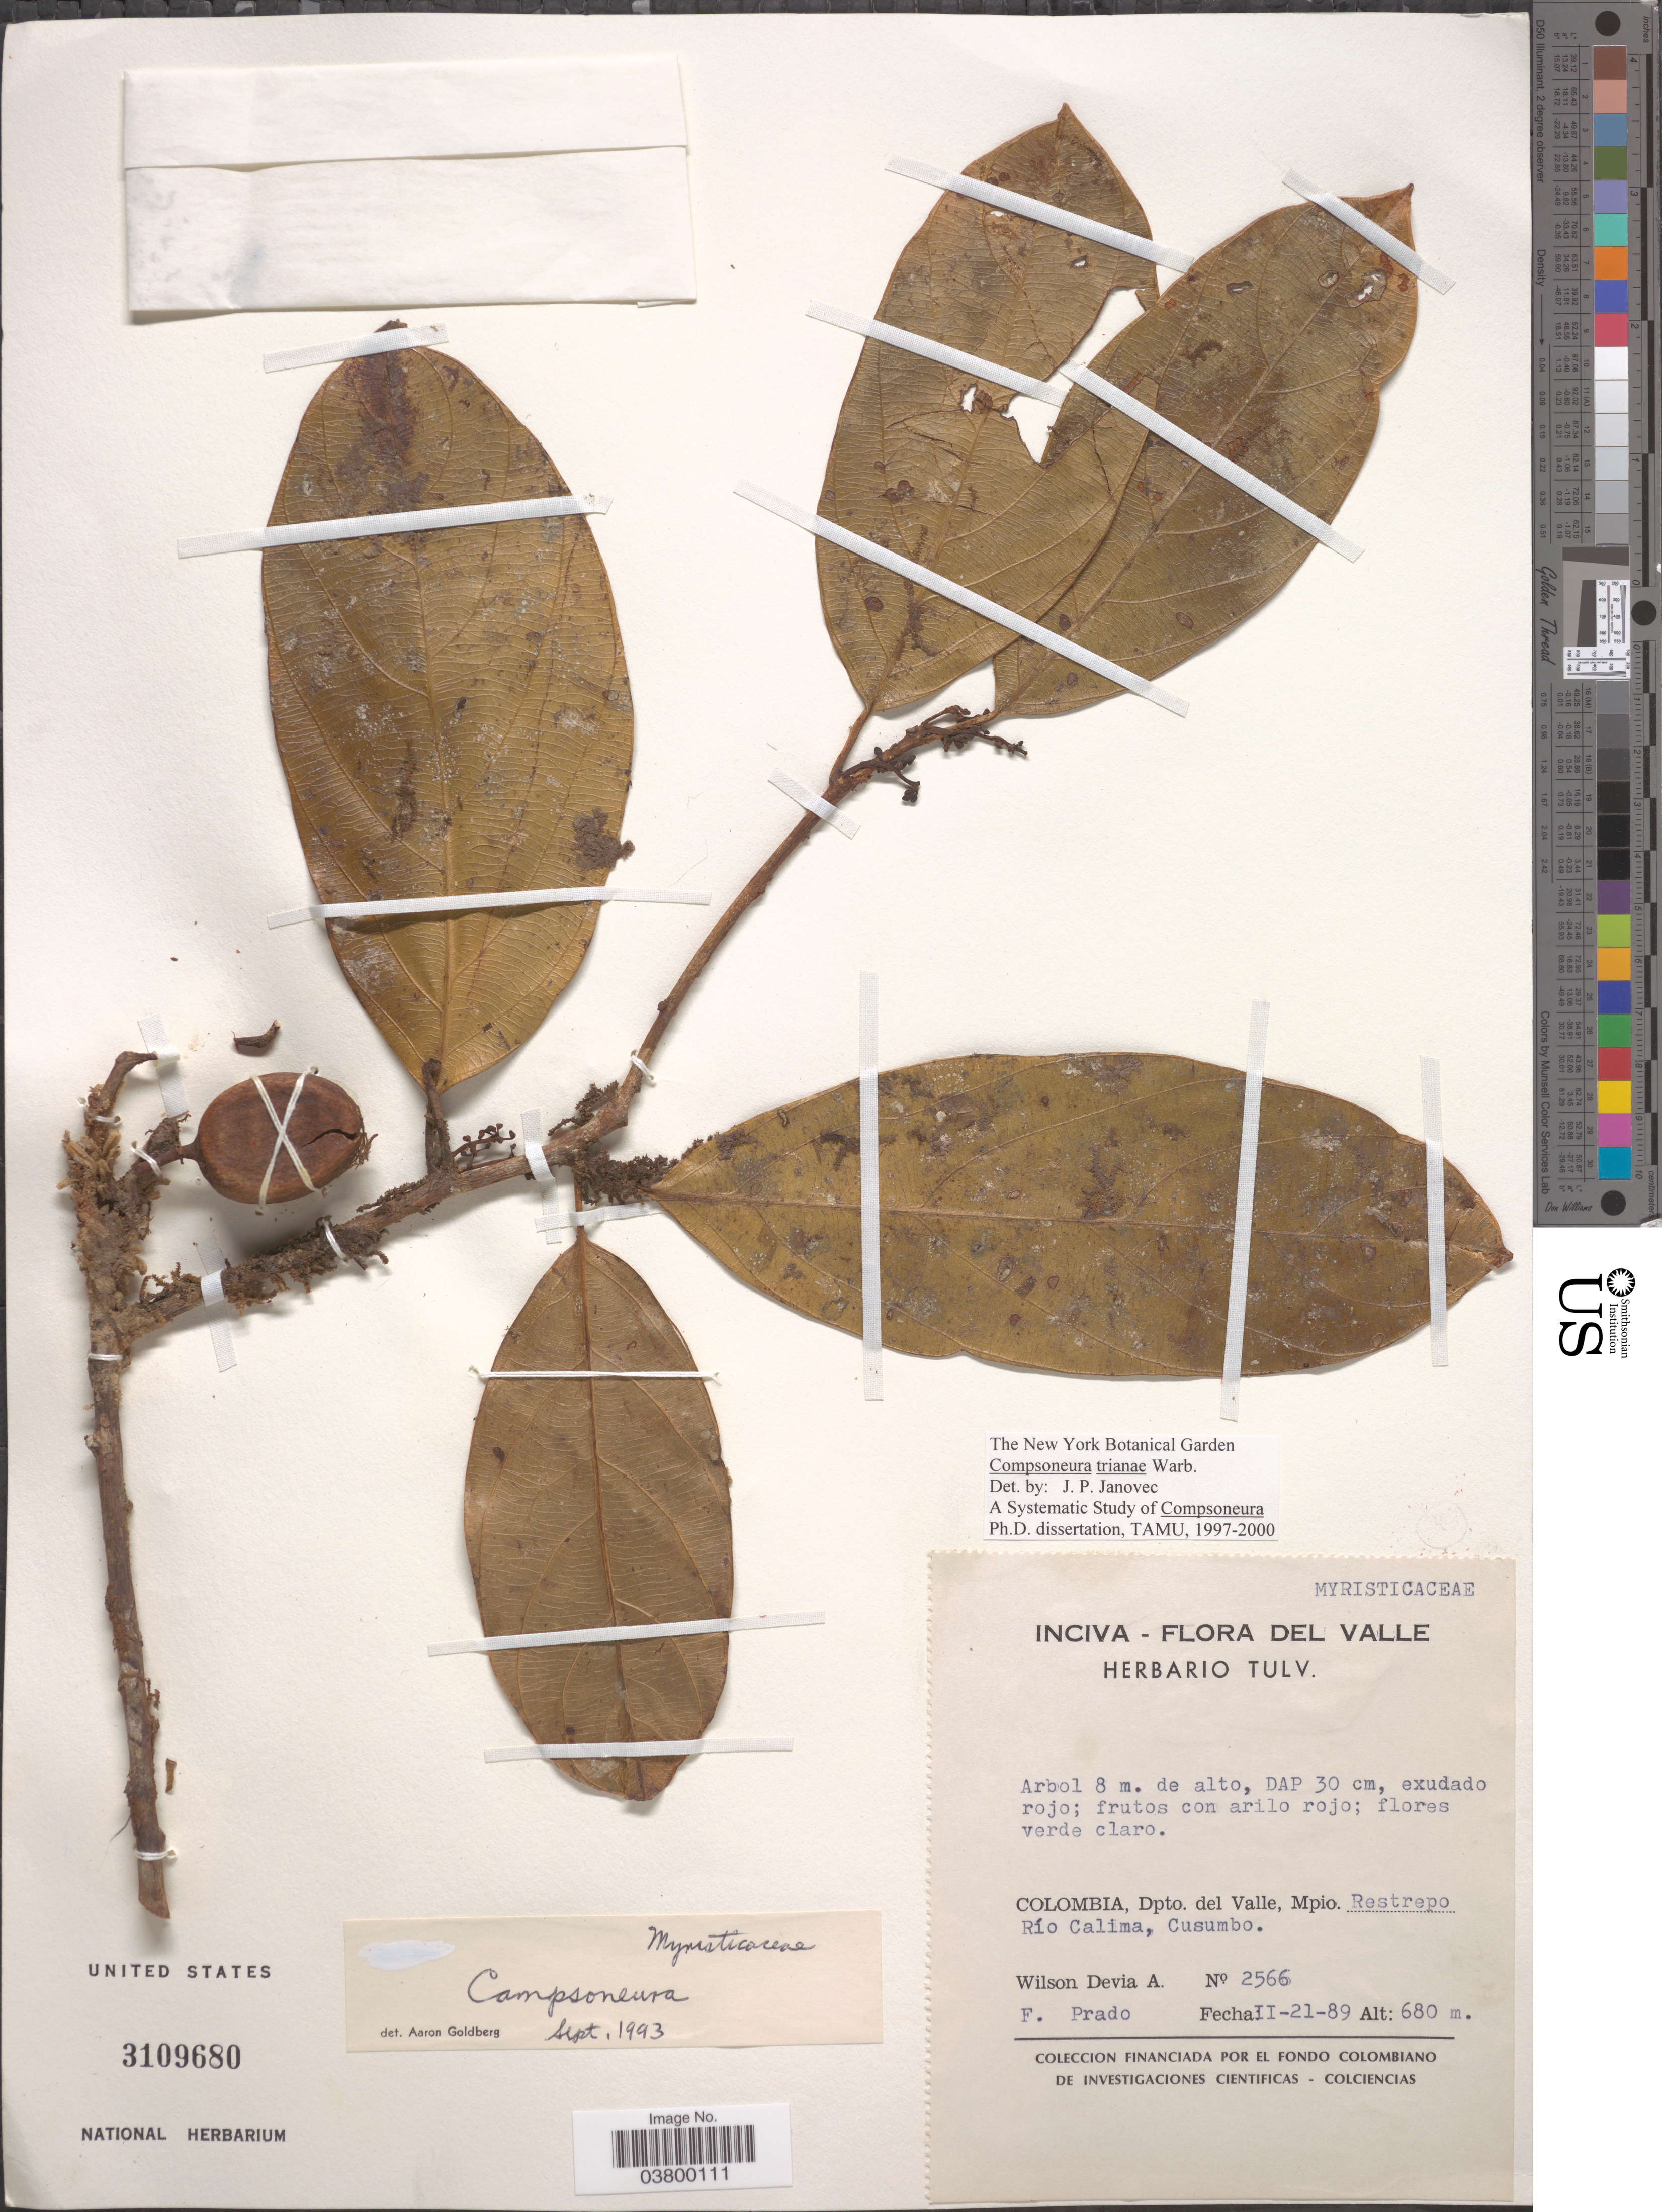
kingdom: Plantae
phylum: Tracheophyta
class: Magnoliopsida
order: Magnoliales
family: Myristicaceae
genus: Compsoneura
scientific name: Compsoneura trianae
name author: Warb.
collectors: W. Devia A. & F. Prado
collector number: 2566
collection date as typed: Transcribed d/m/y: 21/2/89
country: Colombia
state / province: Valle del Cauca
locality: Dpto. del Valle, Mpio. Restrepo Río Calima, Cusumbo.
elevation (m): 680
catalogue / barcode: US 3109680